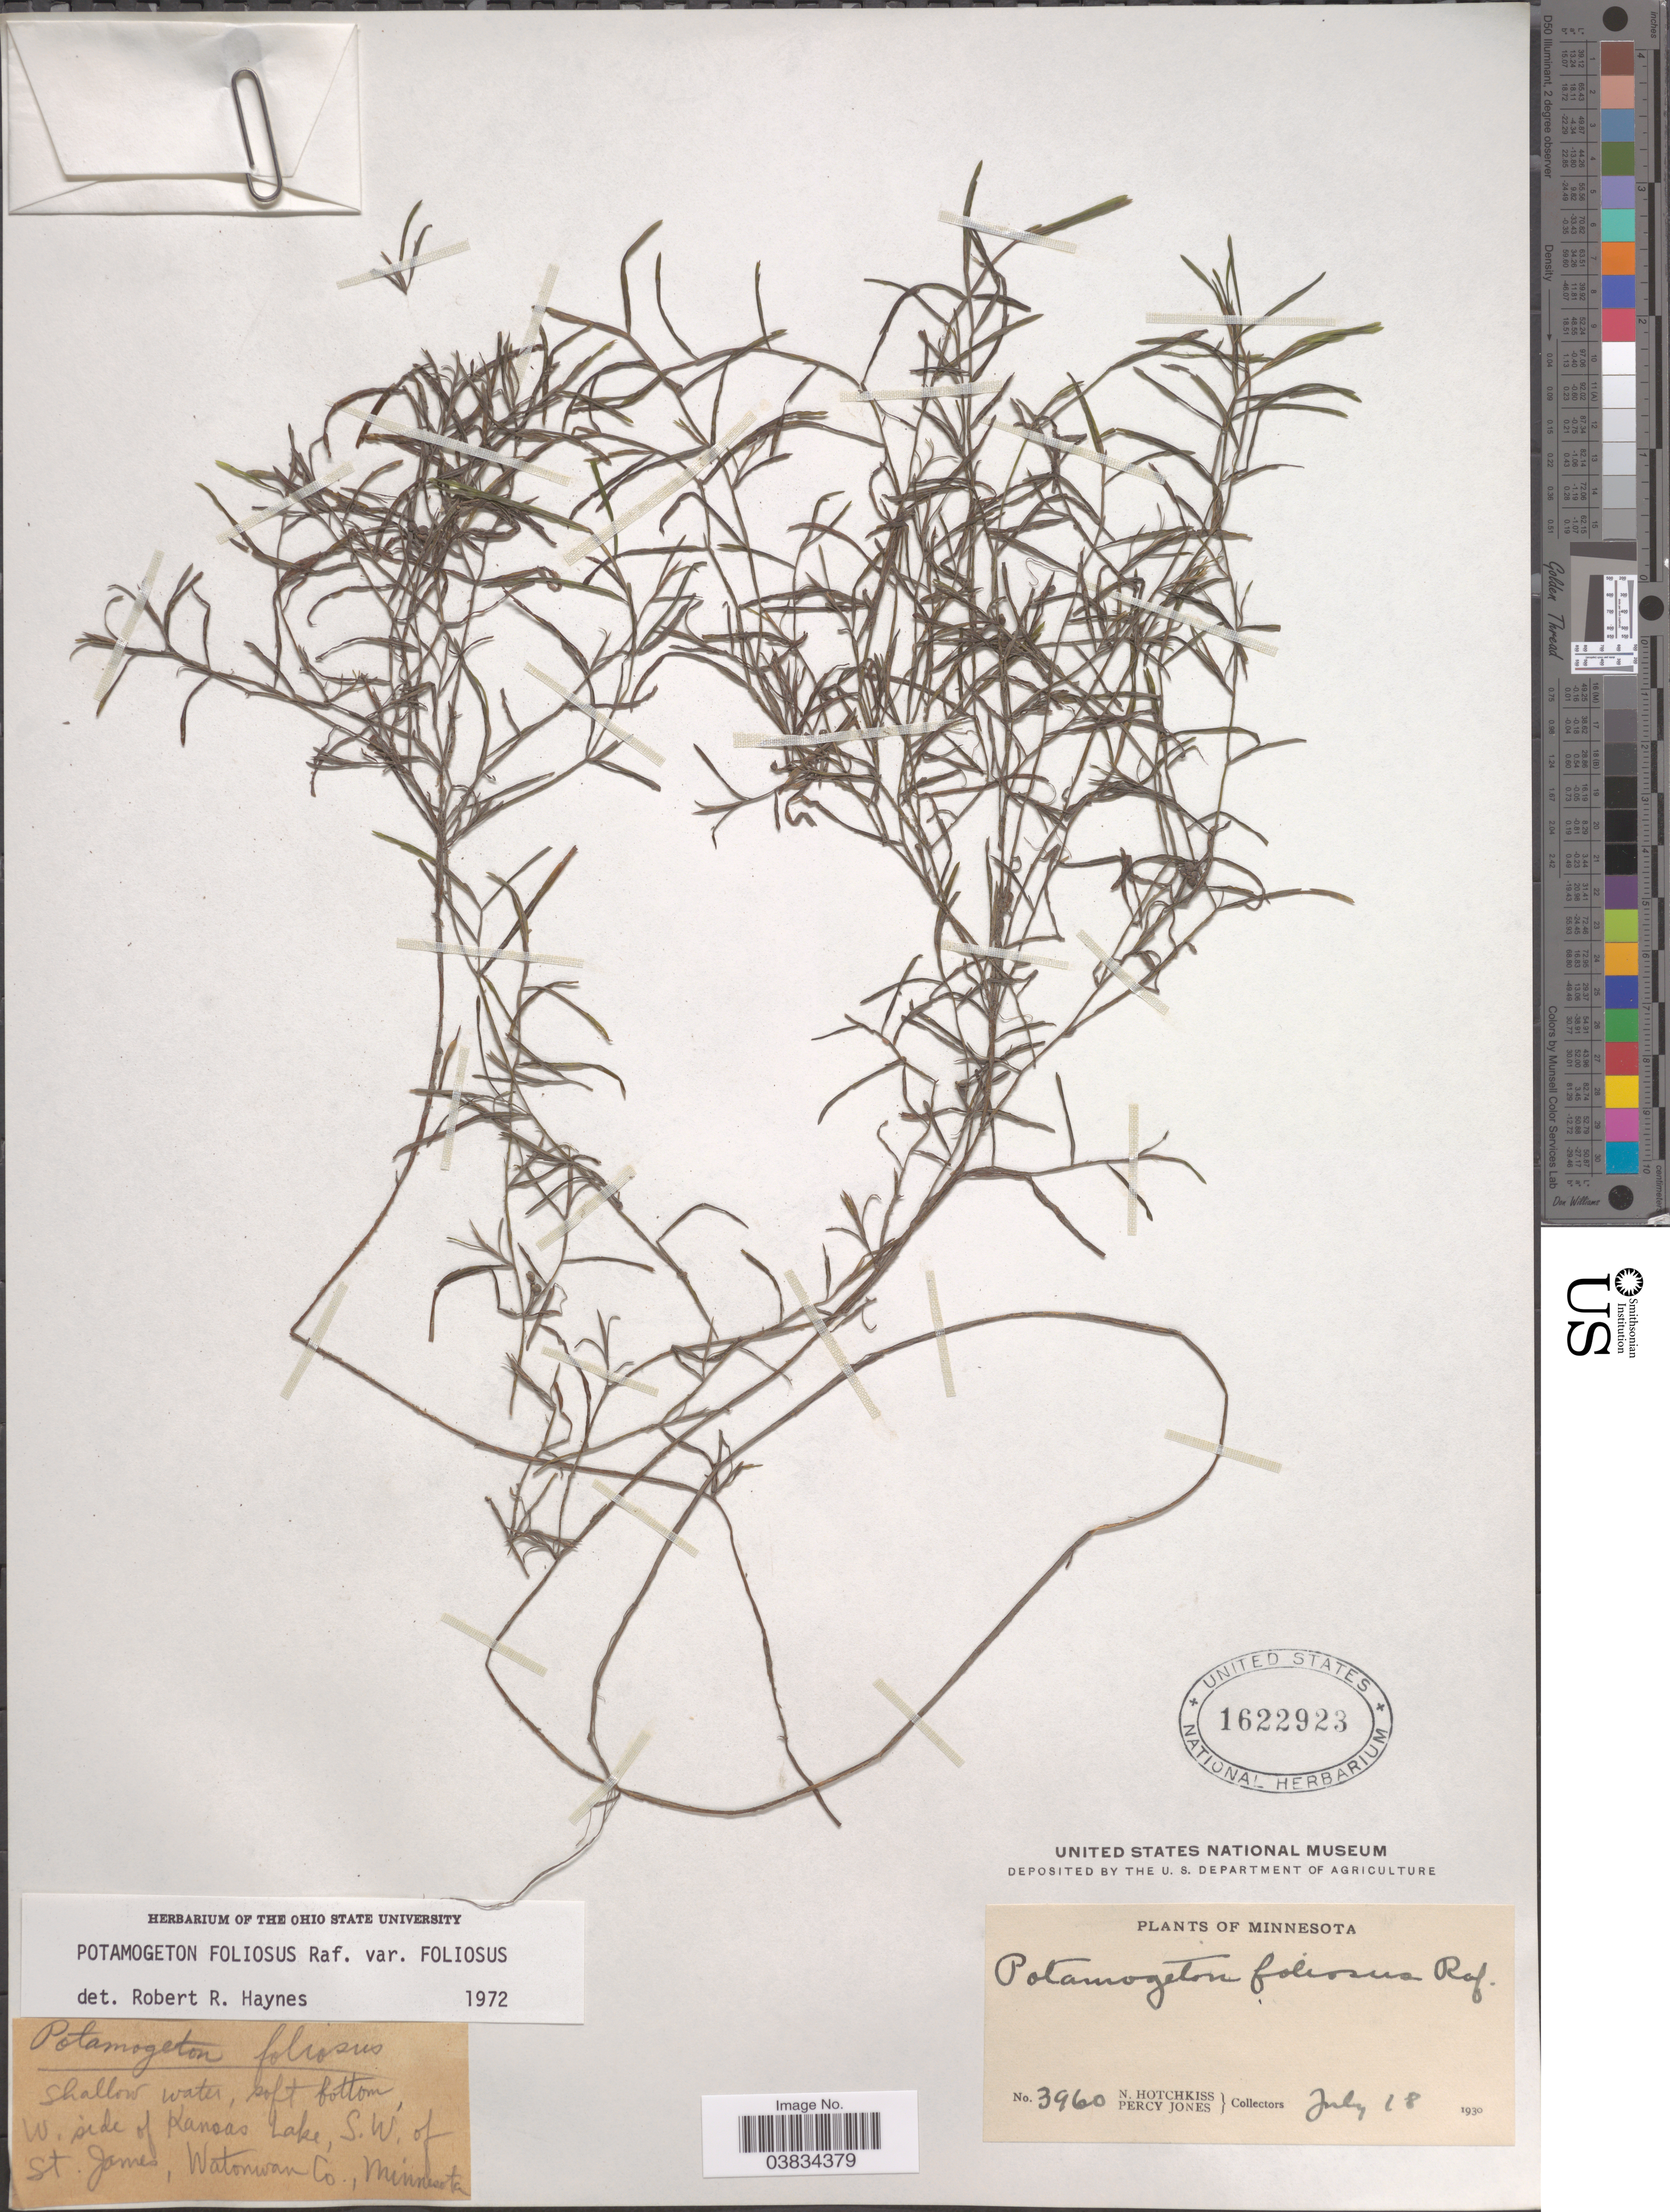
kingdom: Plantae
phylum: Tracheophyta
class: Liliopsida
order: Alismatales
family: Potamogetonaceae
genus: Potamogeton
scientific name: Potamogeton foliosus var. foliosus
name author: Raf.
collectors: N. Hotchkiss & P. Jones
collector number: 3960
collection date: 1930-07-18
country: United States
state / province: Minnesota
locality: W. side of Kansas Lake, S.W. of St. James, Watonwan Co.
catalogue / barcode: US 1622923